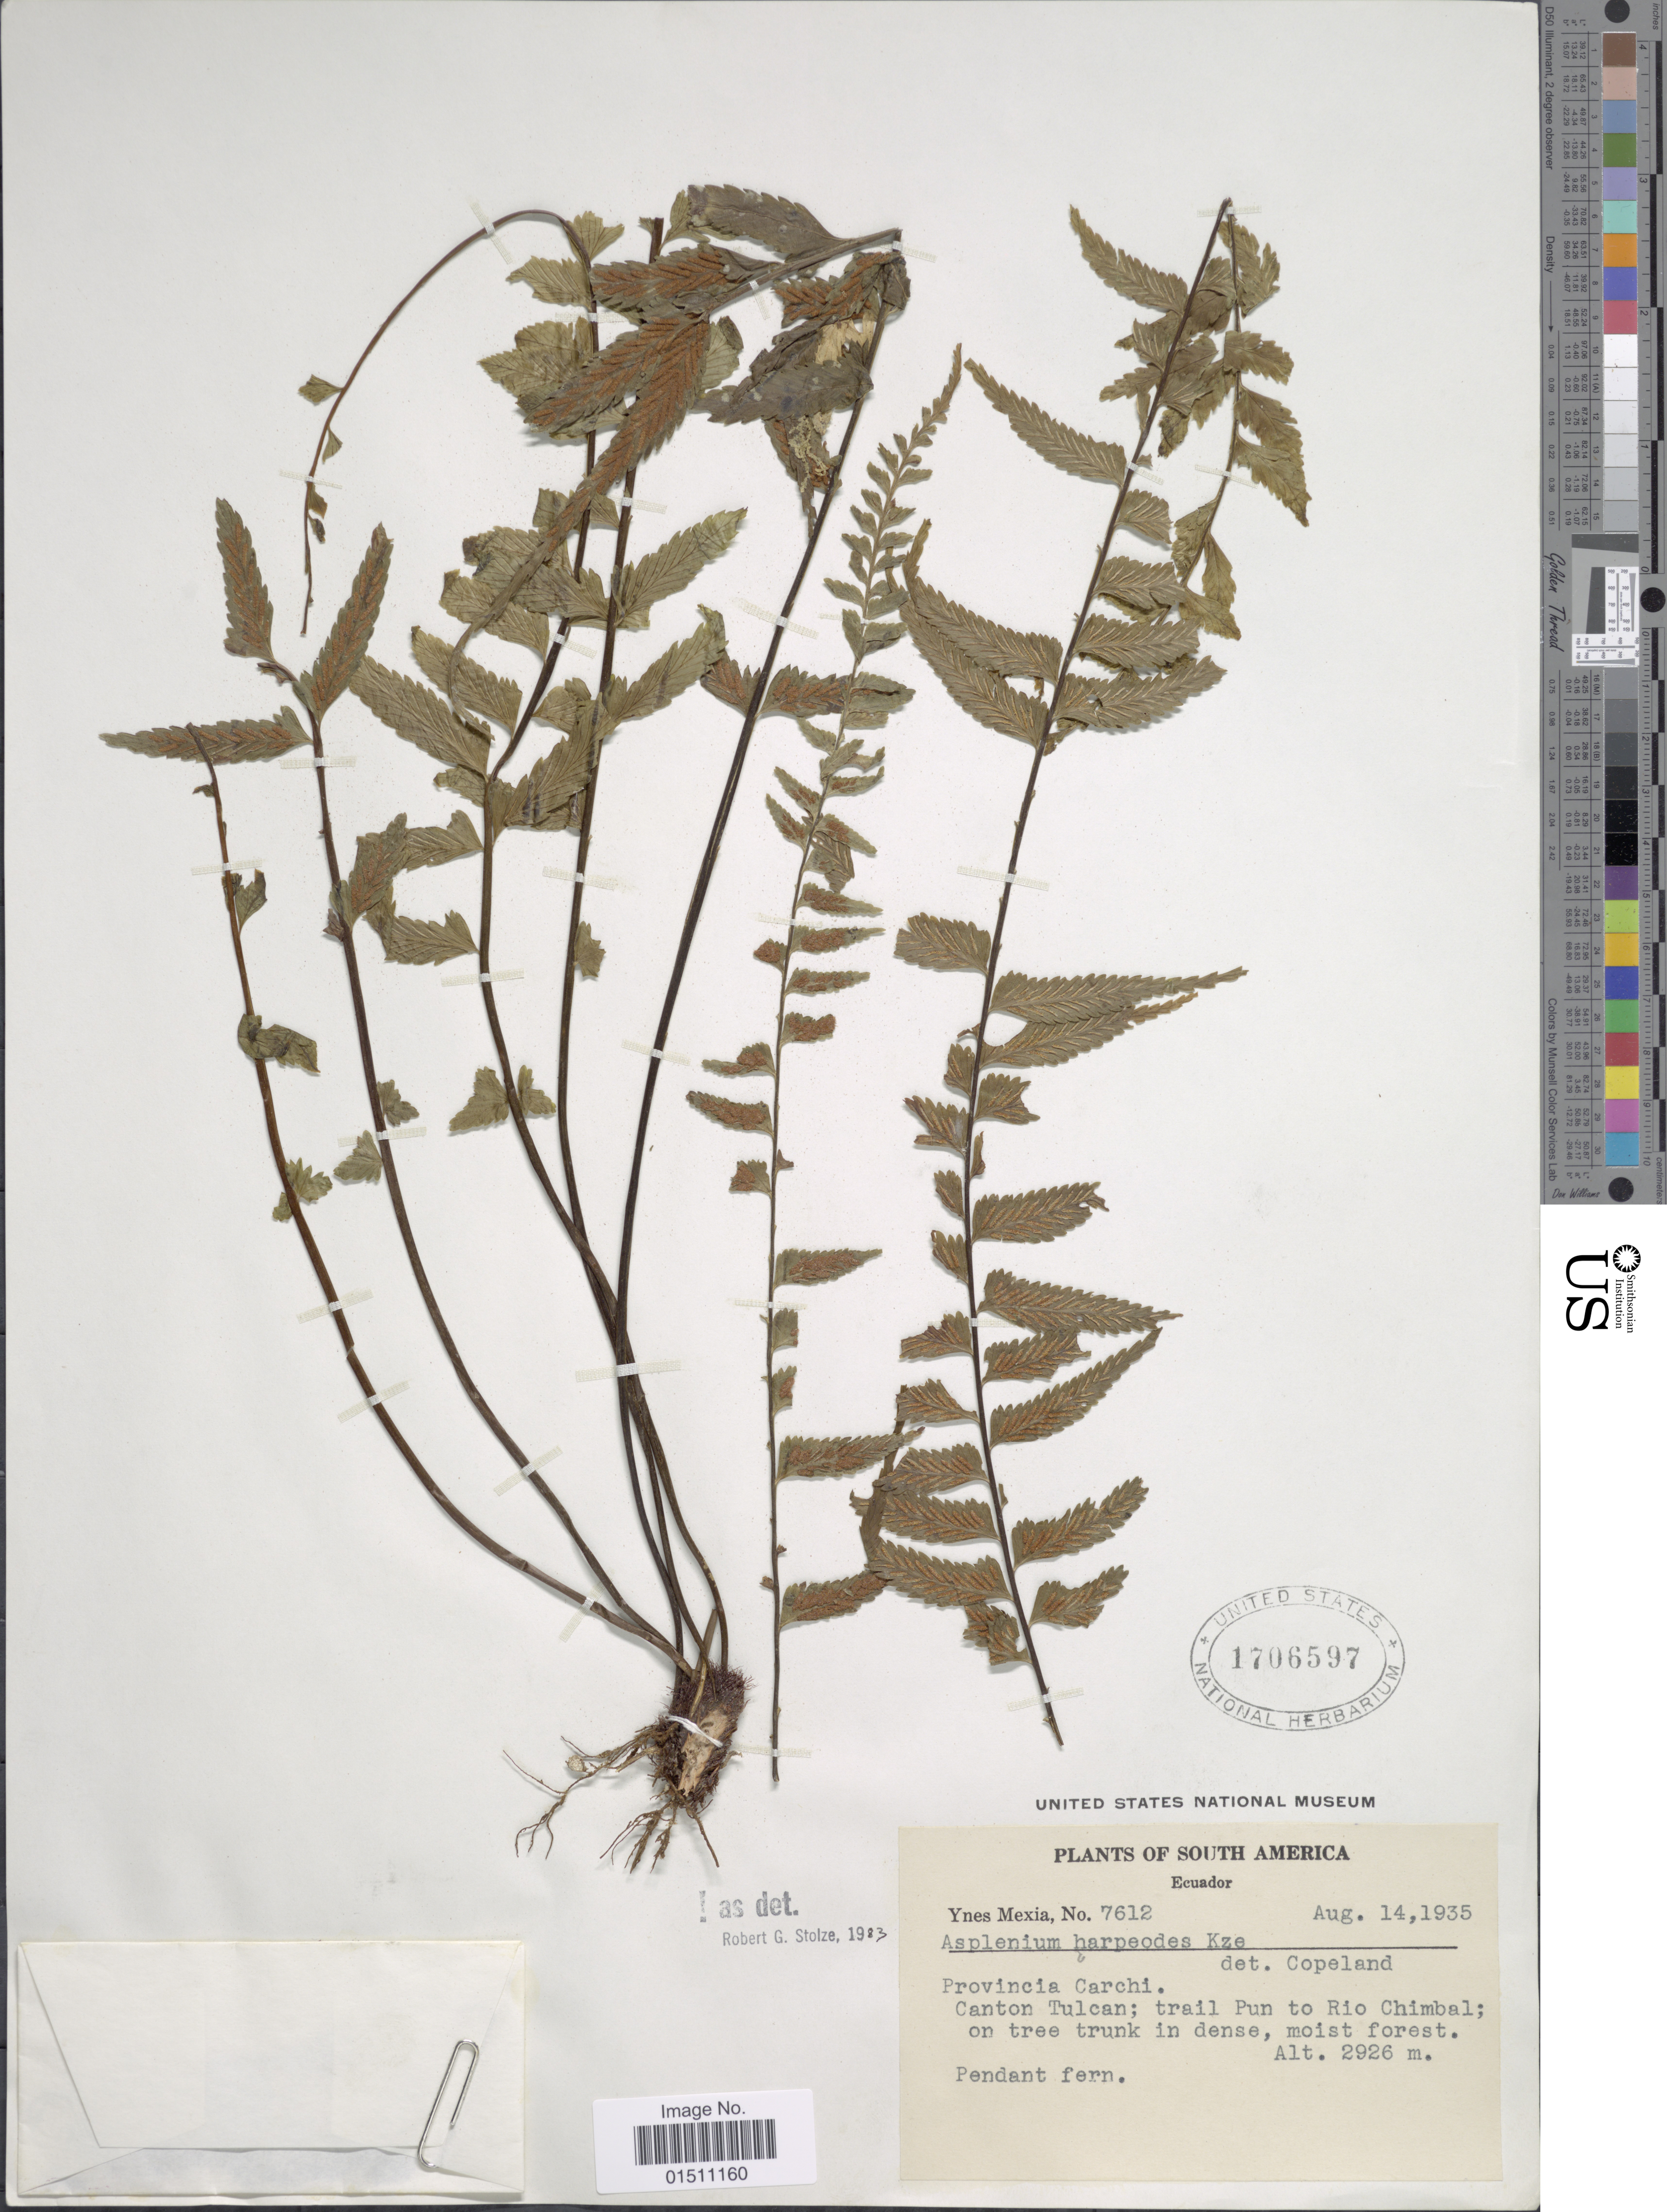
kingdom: Plantae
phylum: Tracheophyta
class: Polypodiopsida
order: Polypodiales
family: Aspleniaceae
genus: Asplenium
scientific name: Asplenium harpeodes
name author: Kunze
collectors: Y. Mexia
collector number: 7612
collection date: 1935-08-14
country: Ecuador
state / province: Carchi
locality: South America, Ecuador, Canton Tulcan; trail Pun to Rio Chimbal.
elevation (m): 2926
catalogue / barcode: US 1706597